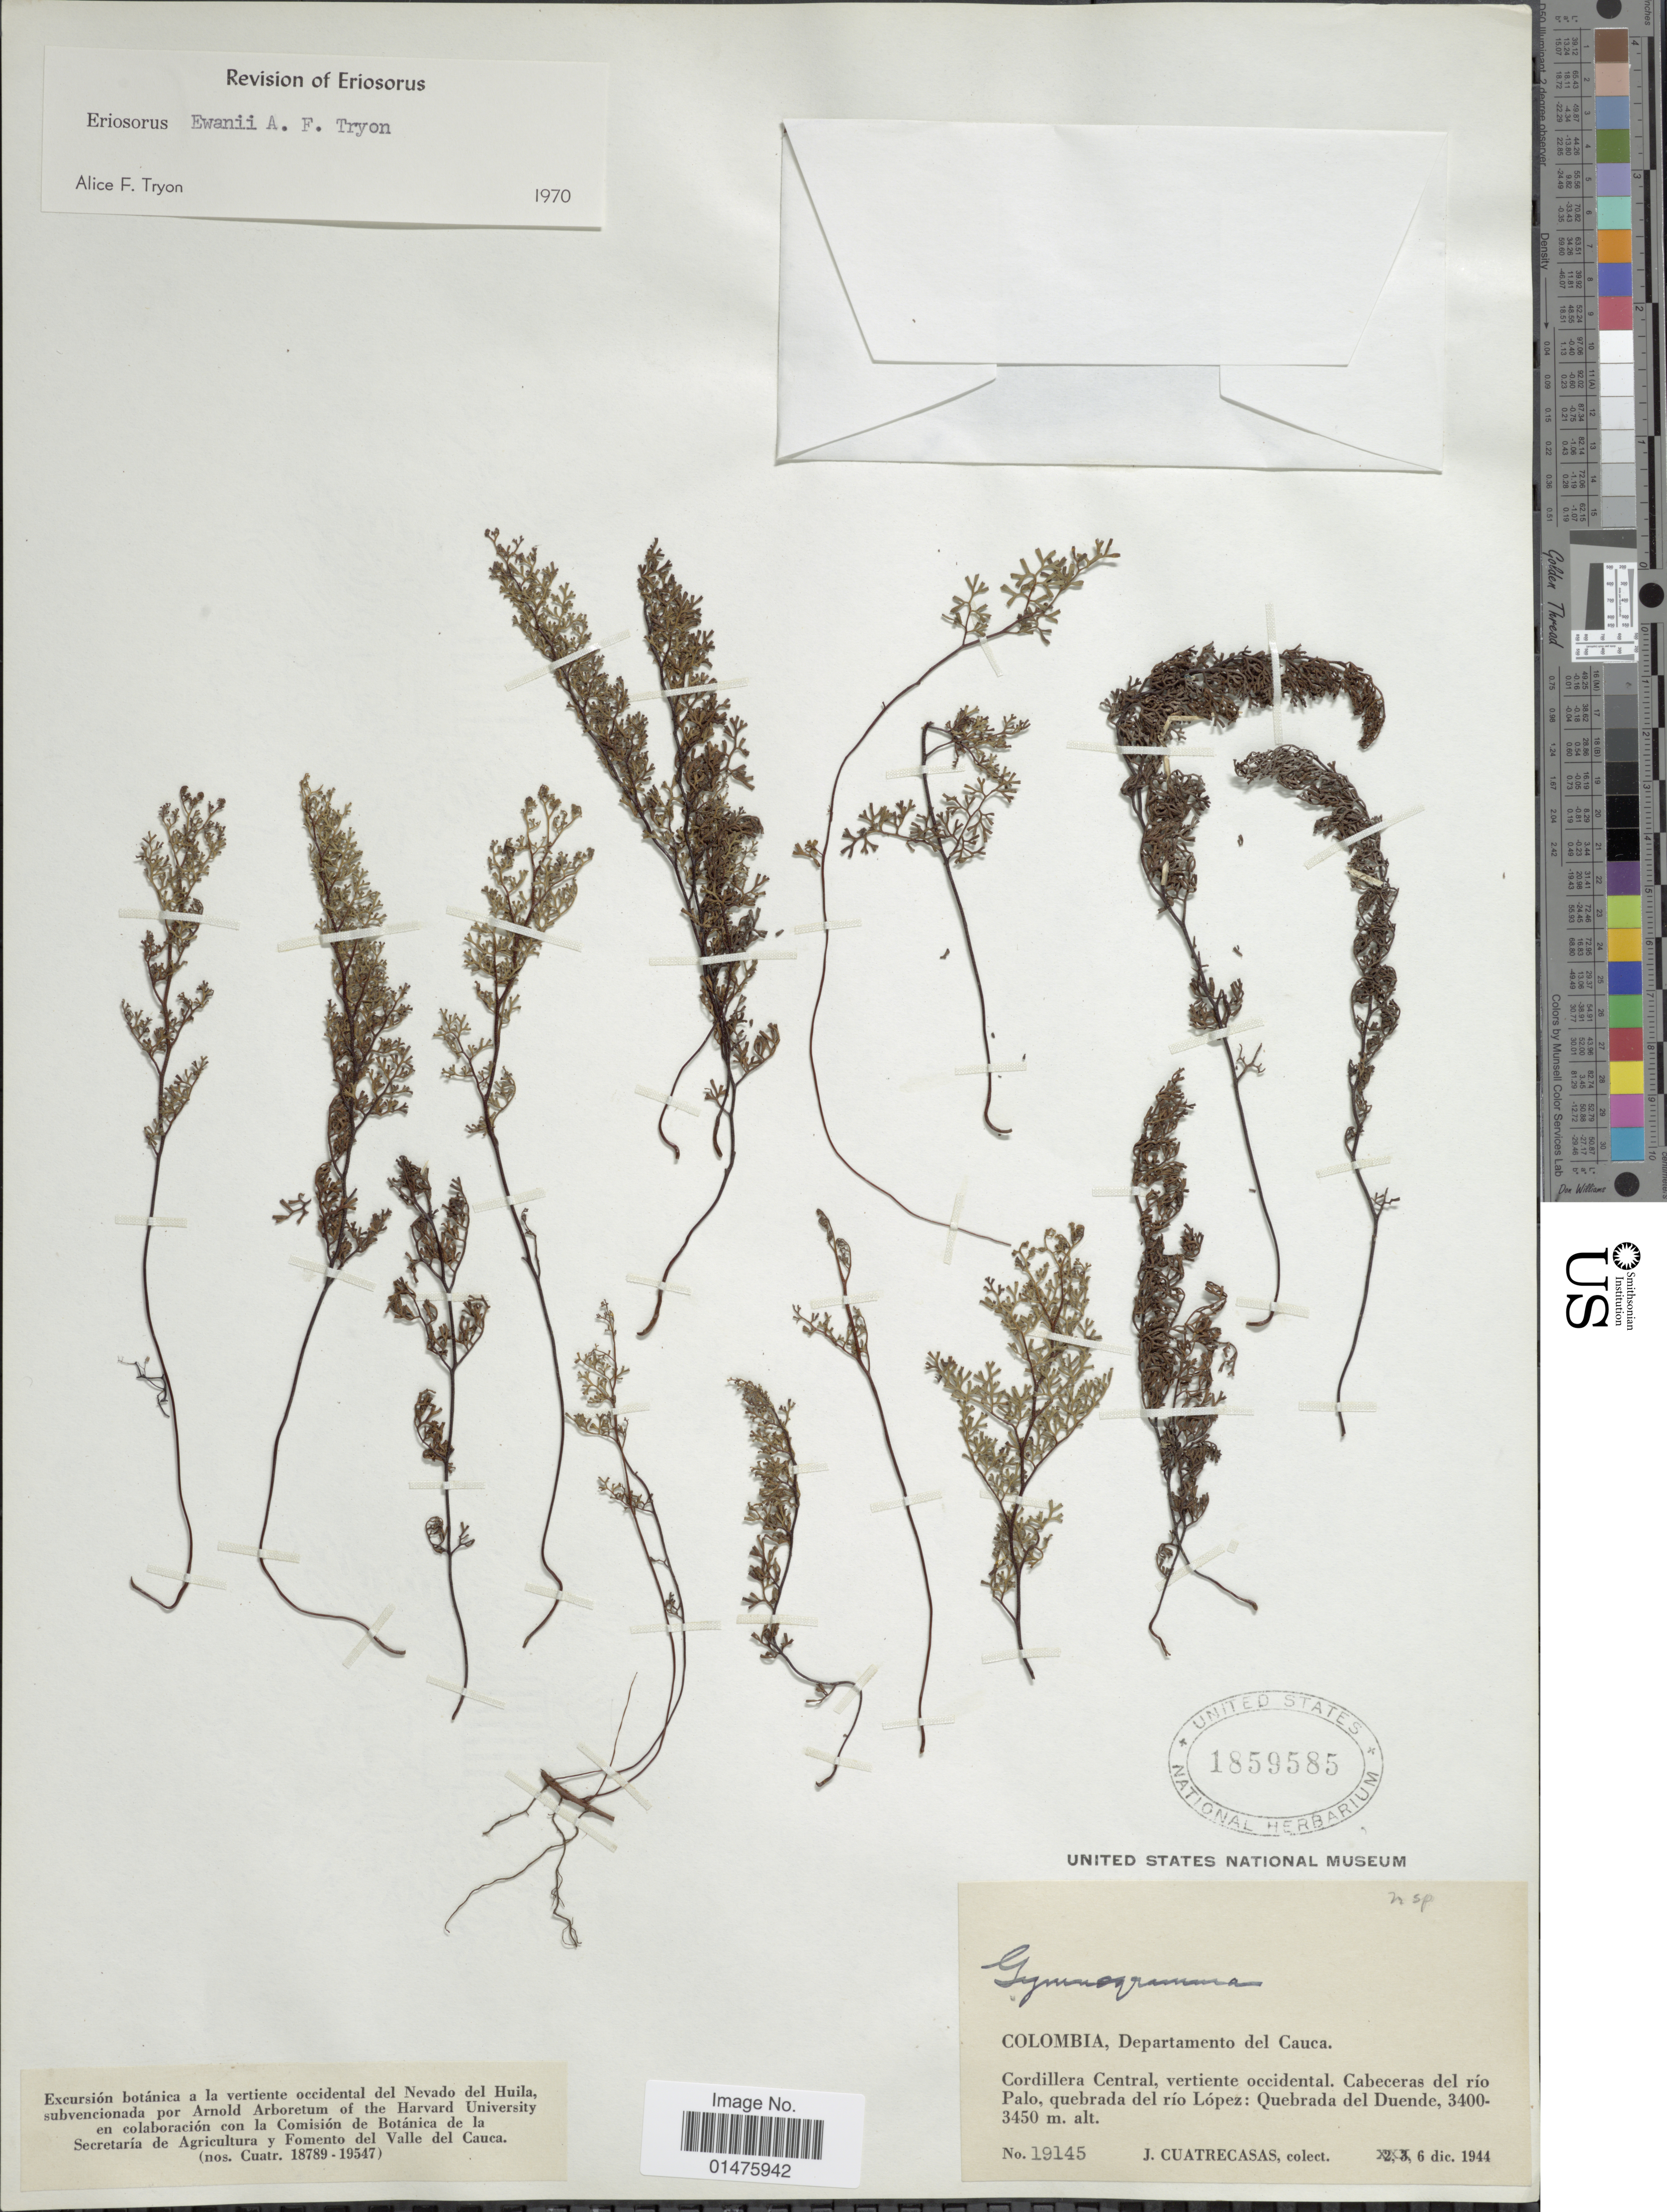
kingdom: Plantae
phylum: Tracheophyta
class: Polypodiopsida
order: Polypodiales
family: Pteridaceae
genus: Jamesonia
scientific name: Jamesonia ewanii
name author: (A.F. Tryon) Christenh.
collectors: J. Cuatrecasas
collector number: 19145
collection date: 1944-12-06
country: Colombia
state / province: Cauca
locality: Departamento del Cauca, Cordillera Central, vertiente occidental. Cabeceras del río Palo, quebrada del río López: Quebrada del Duende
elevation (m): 3400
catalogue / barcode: US 1859585